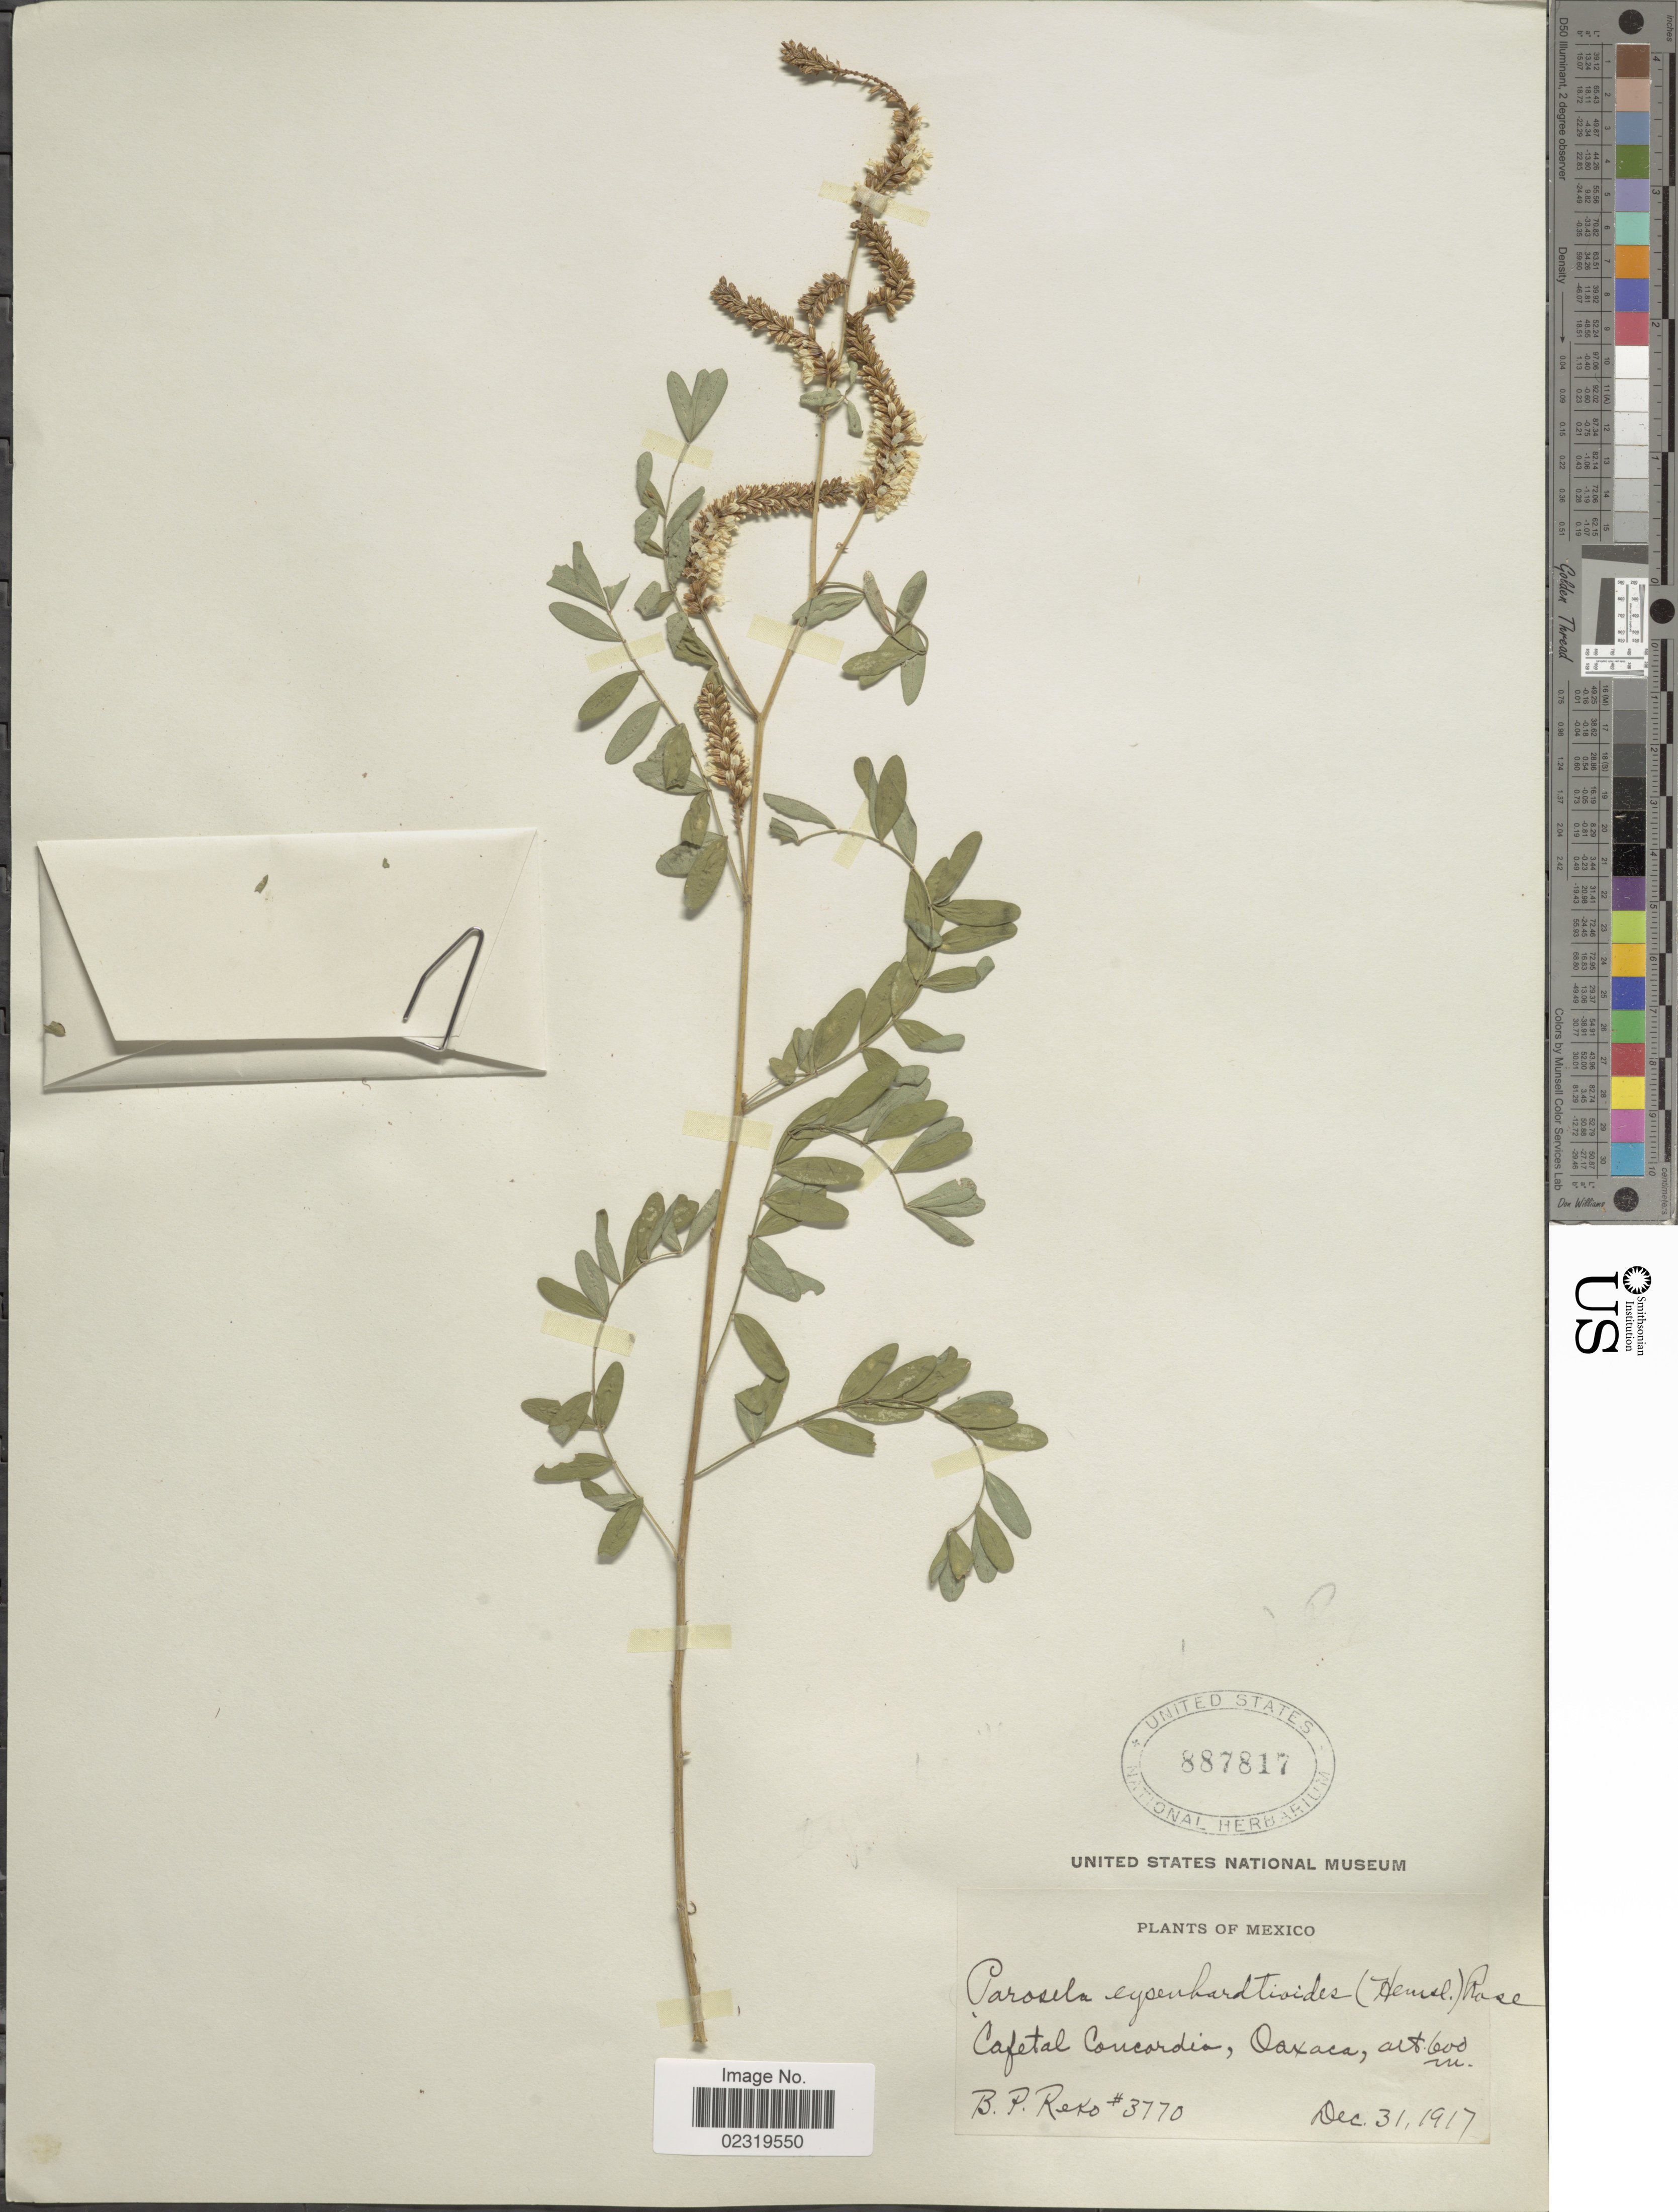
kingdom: Plantae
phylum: Tracheophyta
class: Magnoliopsida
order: Fabales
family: Fabaceae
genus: Dalea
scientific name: Dalea leucostachya var. eysenhardtioides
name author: (Hemsl.) Barneby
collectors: B. P. Reko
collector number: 3770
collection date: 1917-12-31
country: Mexico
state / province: Oaxaca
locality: Cafetal Concordia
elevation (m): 600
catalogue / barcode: US 887817